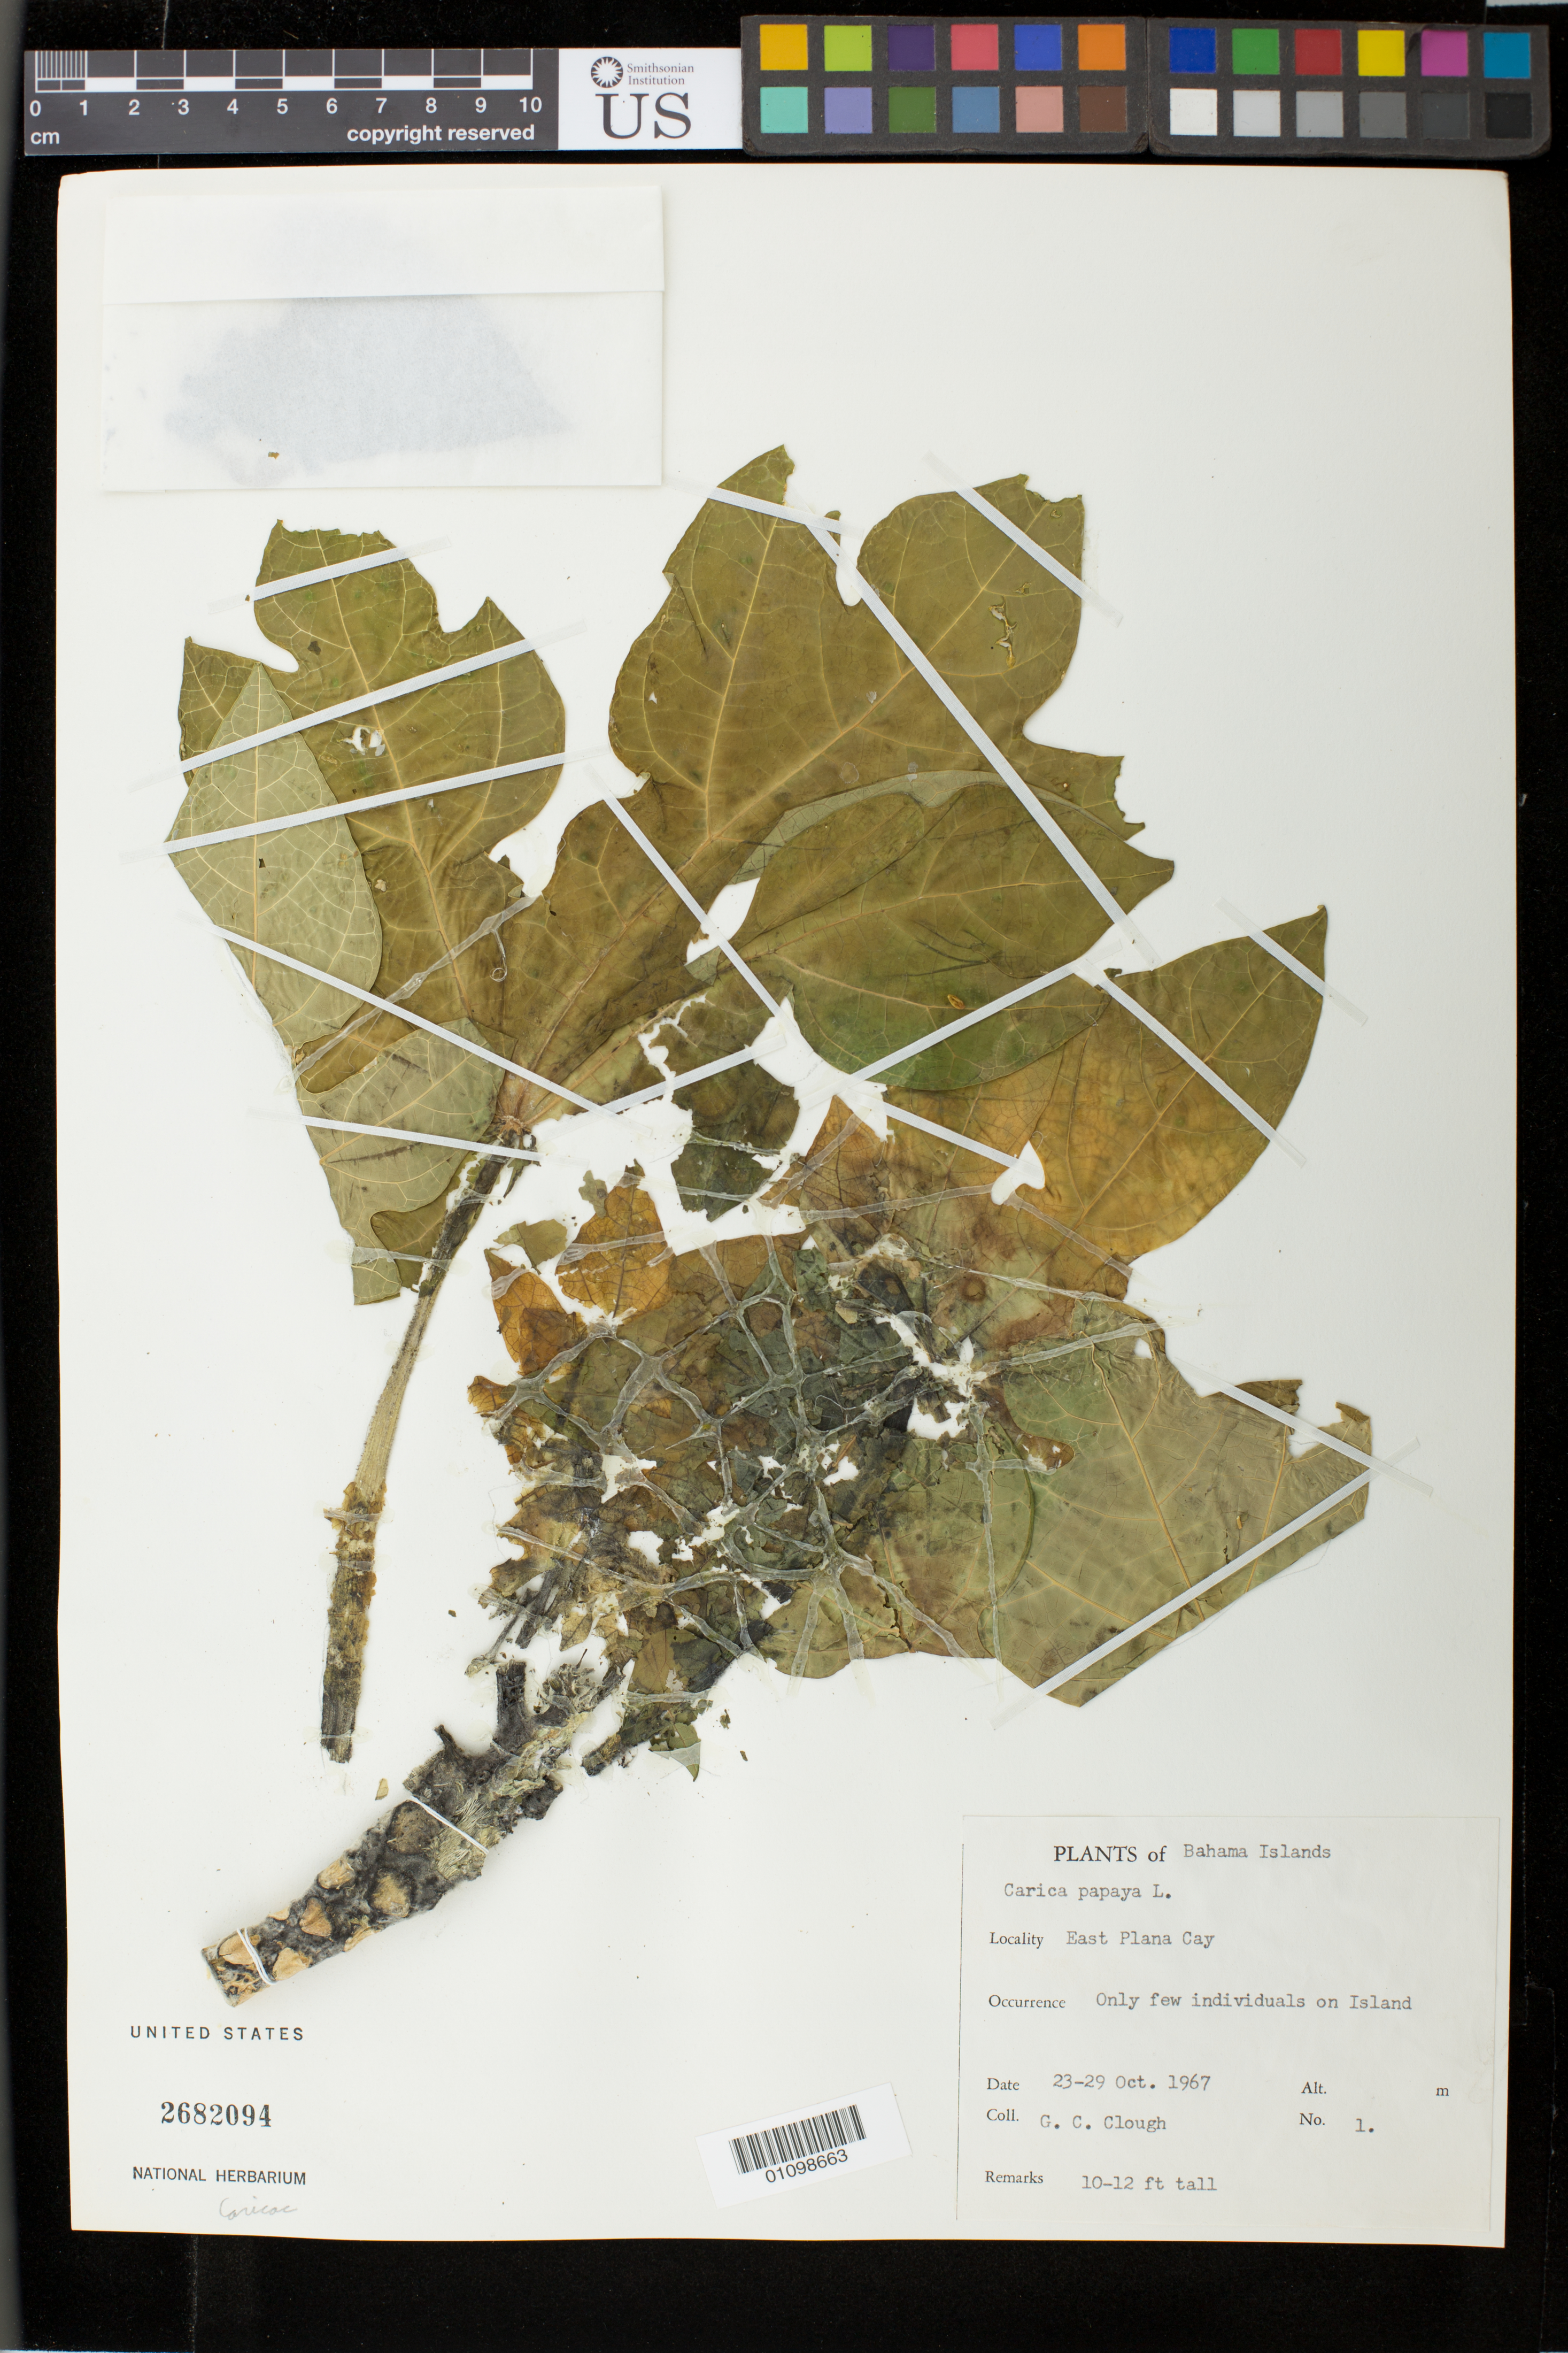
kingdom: Plantae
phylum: Tracheophyta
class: Magnoliopsida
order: Brassicales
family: Caricaceae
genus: Carica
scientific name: Carica papaya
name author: L.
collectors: G. Clough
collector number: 1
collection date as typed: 23 Oct 1967 to 29 Oct 1967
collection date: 1967-10-23/1967-10-29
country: Bahamas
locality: East Plana Cay.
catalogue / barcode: US 2682094